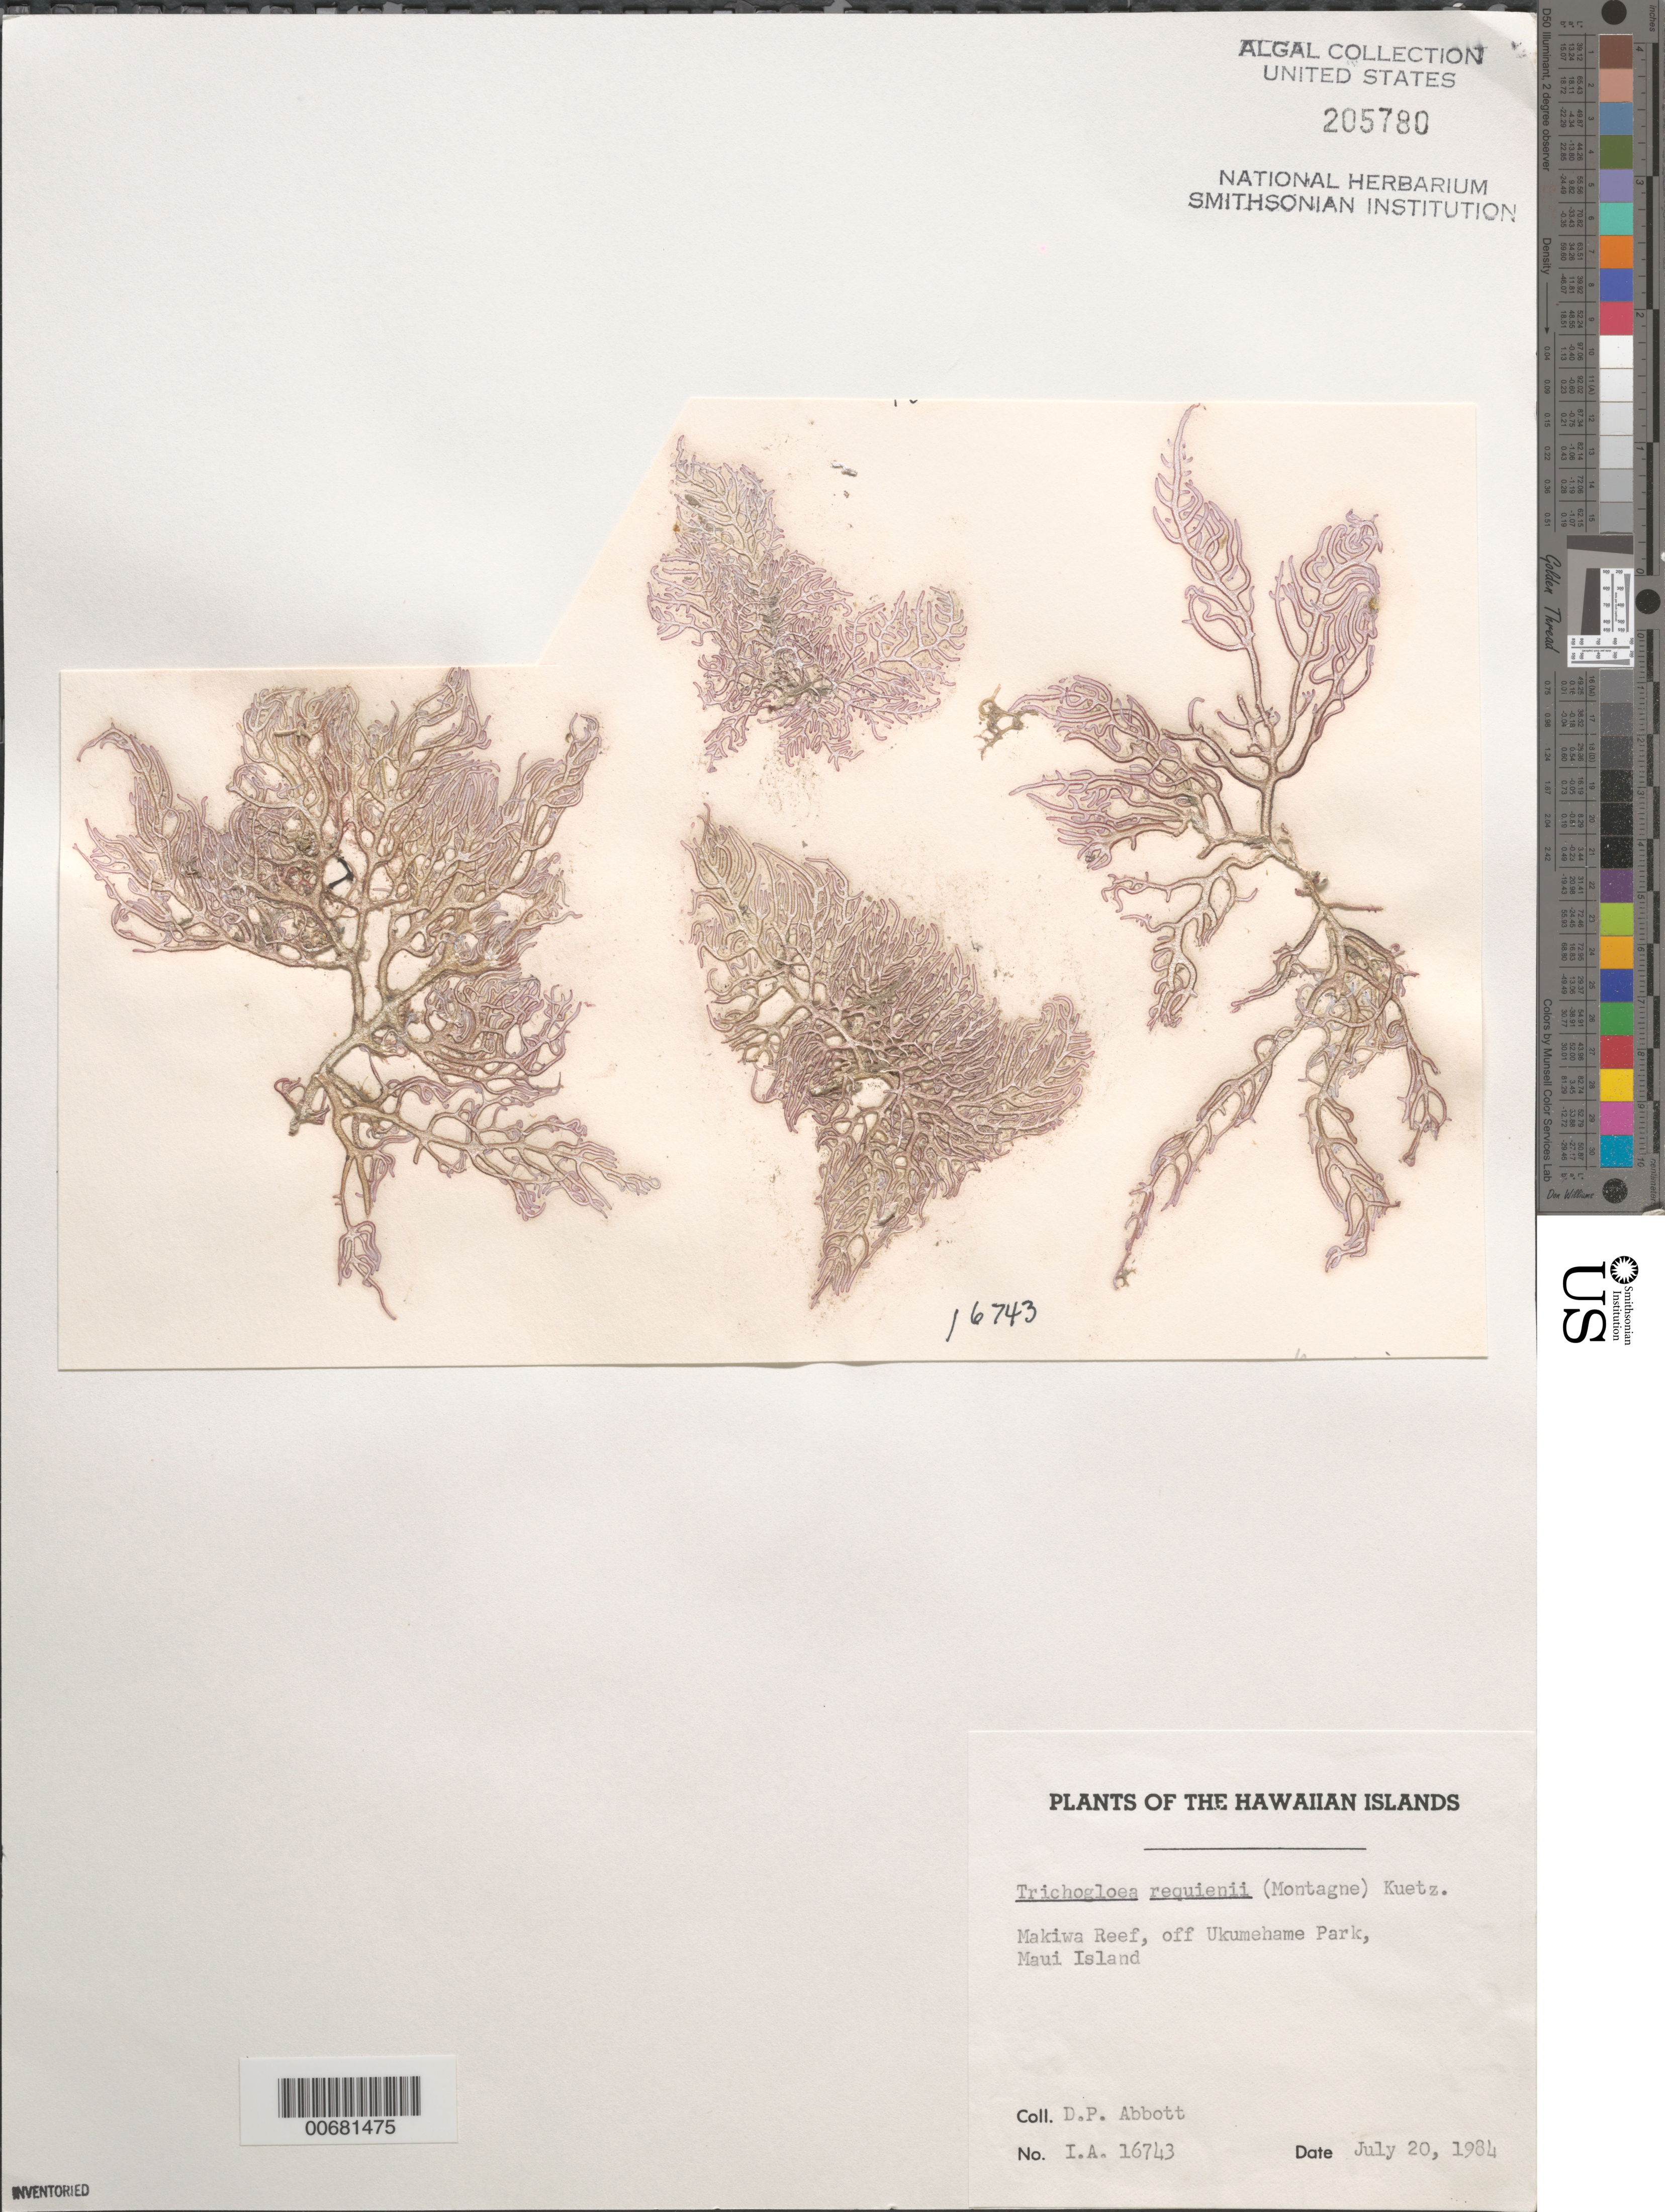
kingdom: Plantae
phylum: Rhodophyta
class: Florideophyceae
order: Nemaliales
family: Liagoraceae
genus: Trichogloea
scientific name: Trichogloea requienii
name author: (Mont.) Kütz.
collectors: D. P. Abbott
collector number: IAA 16743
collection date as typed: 20 Jul 1984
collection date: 1984-07-20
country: United States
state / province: Hawaii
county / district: Maui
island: Maui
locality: Makiwa Reef, off Ukumehame Park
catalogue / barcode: US 205780